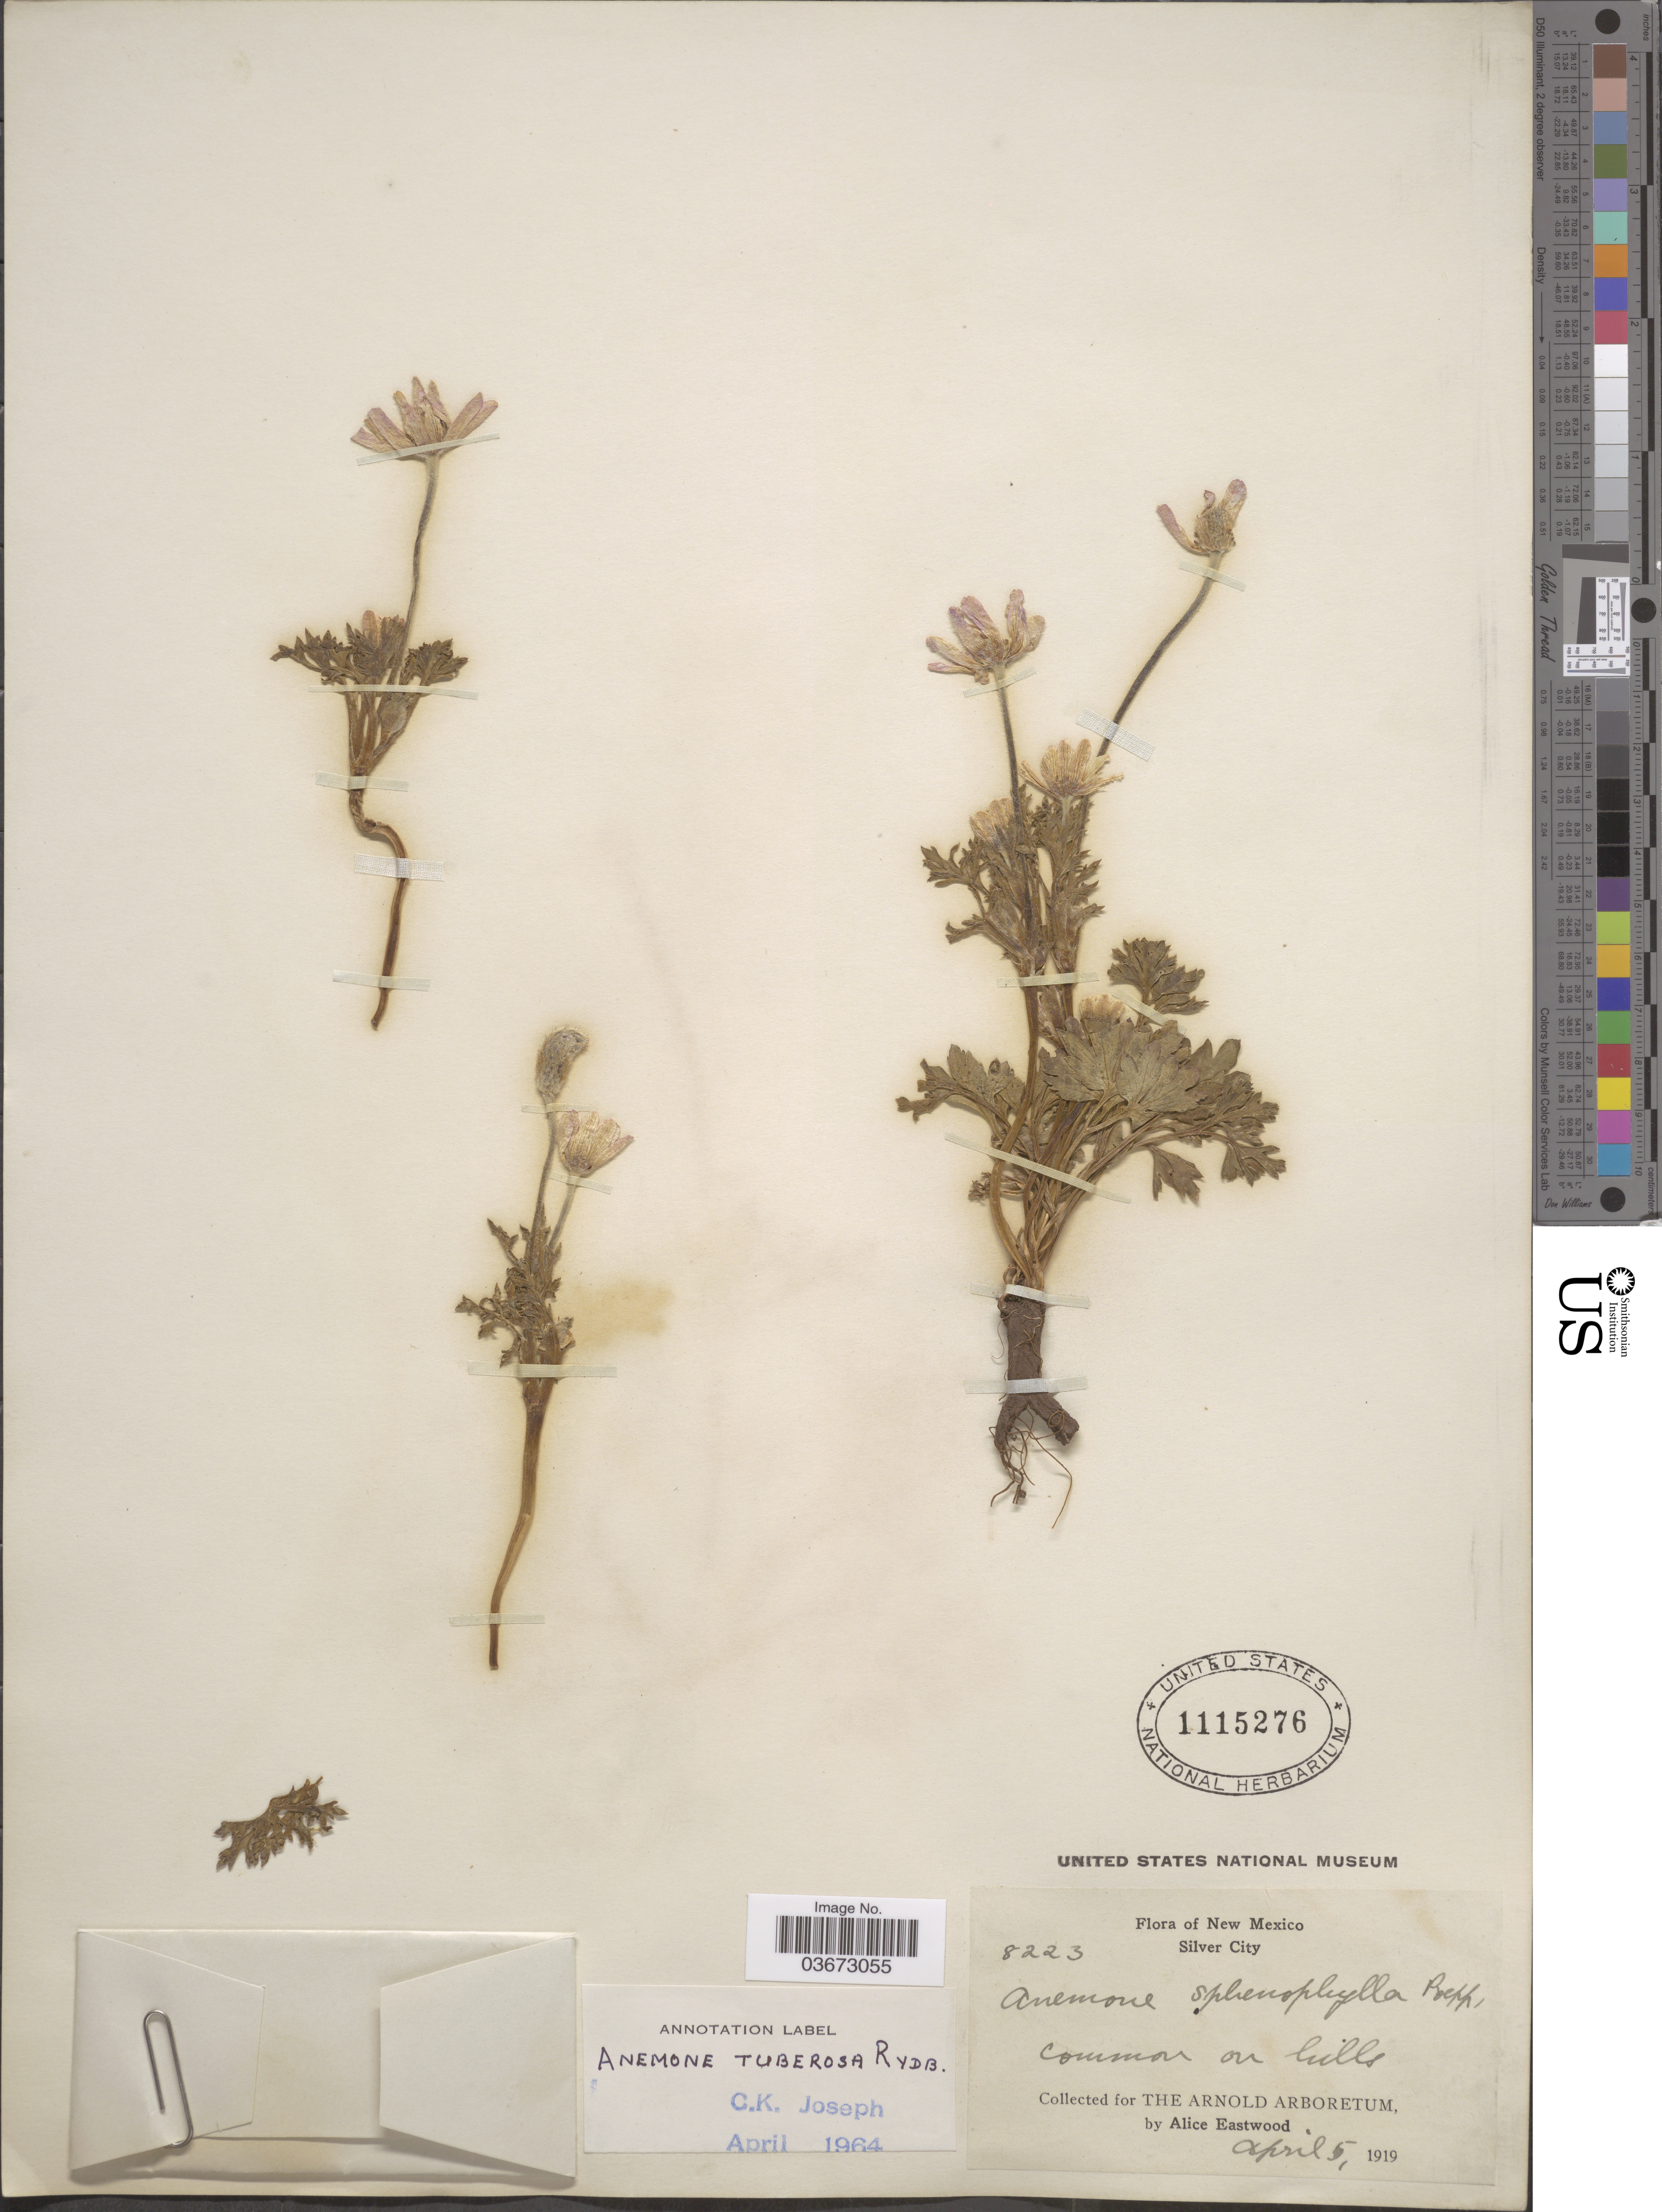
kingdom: Plantae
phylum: Tracheophyta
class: Magnoliopsida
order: Ranunculales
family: Ranunculaceae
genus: Anemone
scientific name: Anemone tuberosa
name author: Rydb.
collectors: A. Eastwood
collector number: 8223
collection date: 1919-04-05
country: United States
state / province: New Mexico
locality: Silver City. Common on hills.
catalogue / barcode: US 1115276